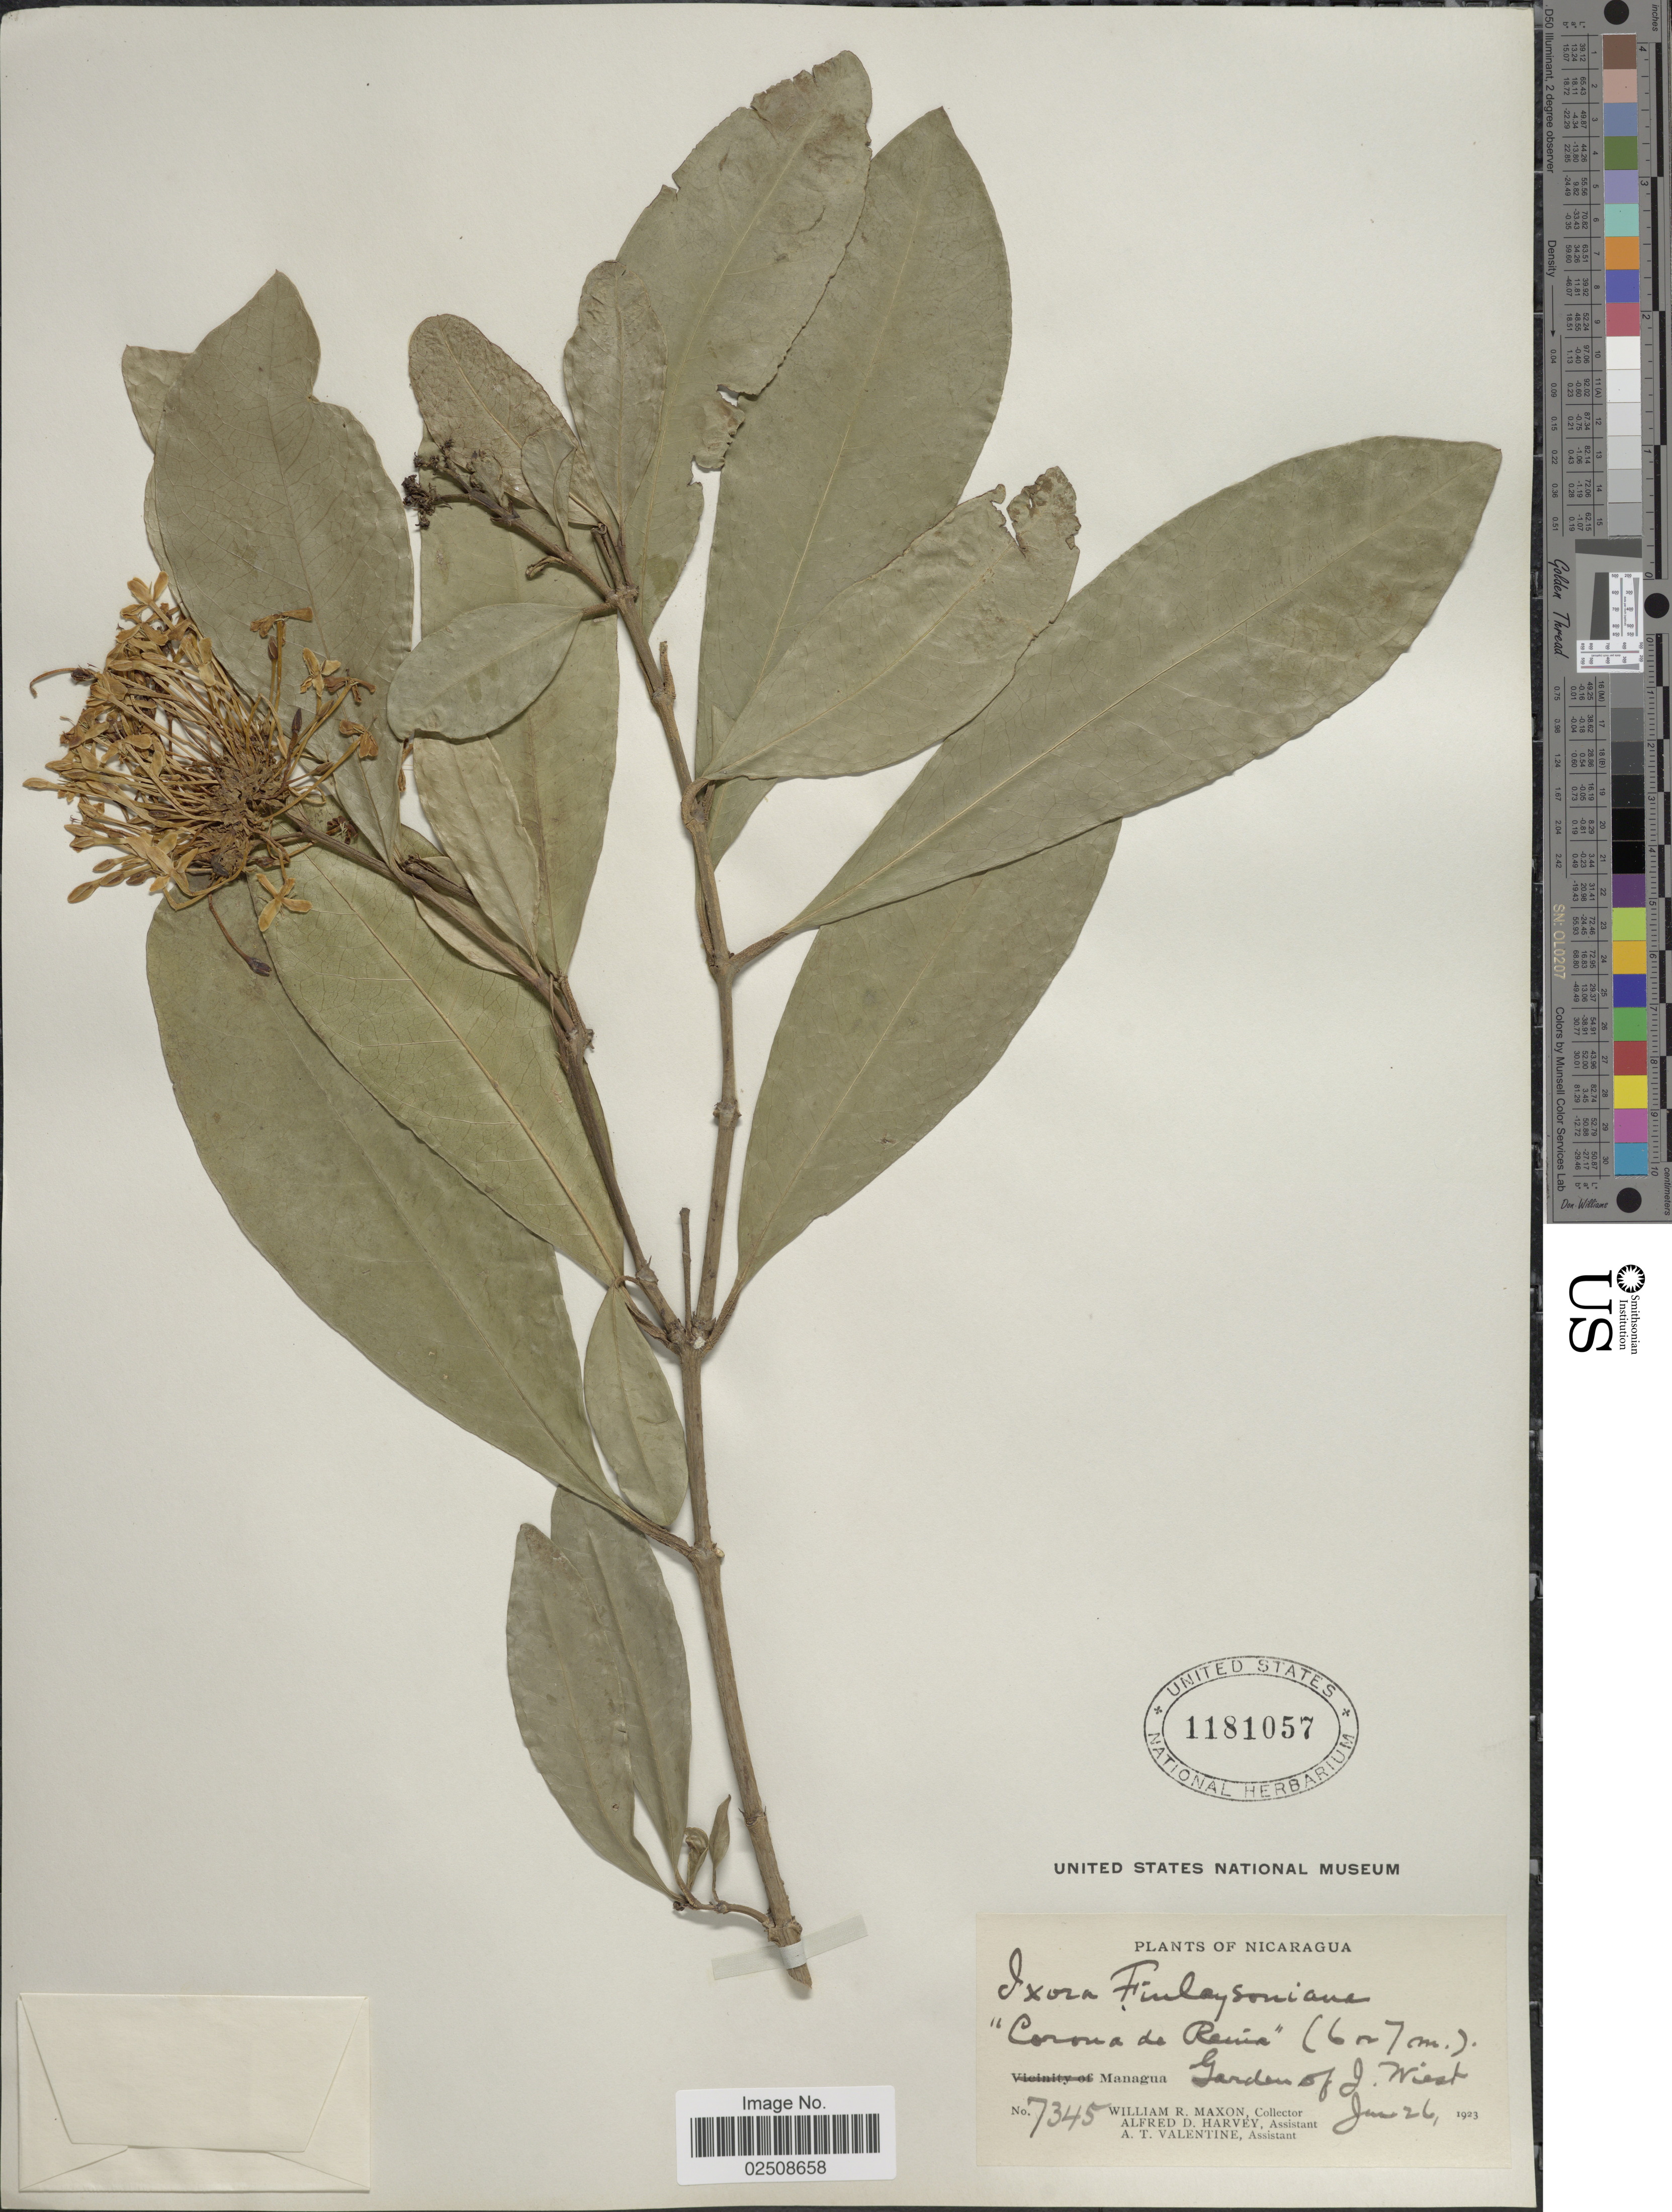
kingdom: Plantae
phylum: Tracheophyta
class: Magnoliopsida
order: Gentianales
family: Rubiaceae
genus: Ixora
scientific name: Ixora finlaysoniana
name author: Wall. ex G. Don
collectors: W. R. Maxon, A. D. Harvey & A. Valentine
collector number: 7345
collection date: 1923-06-26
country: Nicaragua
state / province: Managua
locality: Managua, Garden of J. Wiest.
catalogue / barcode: US 1181057